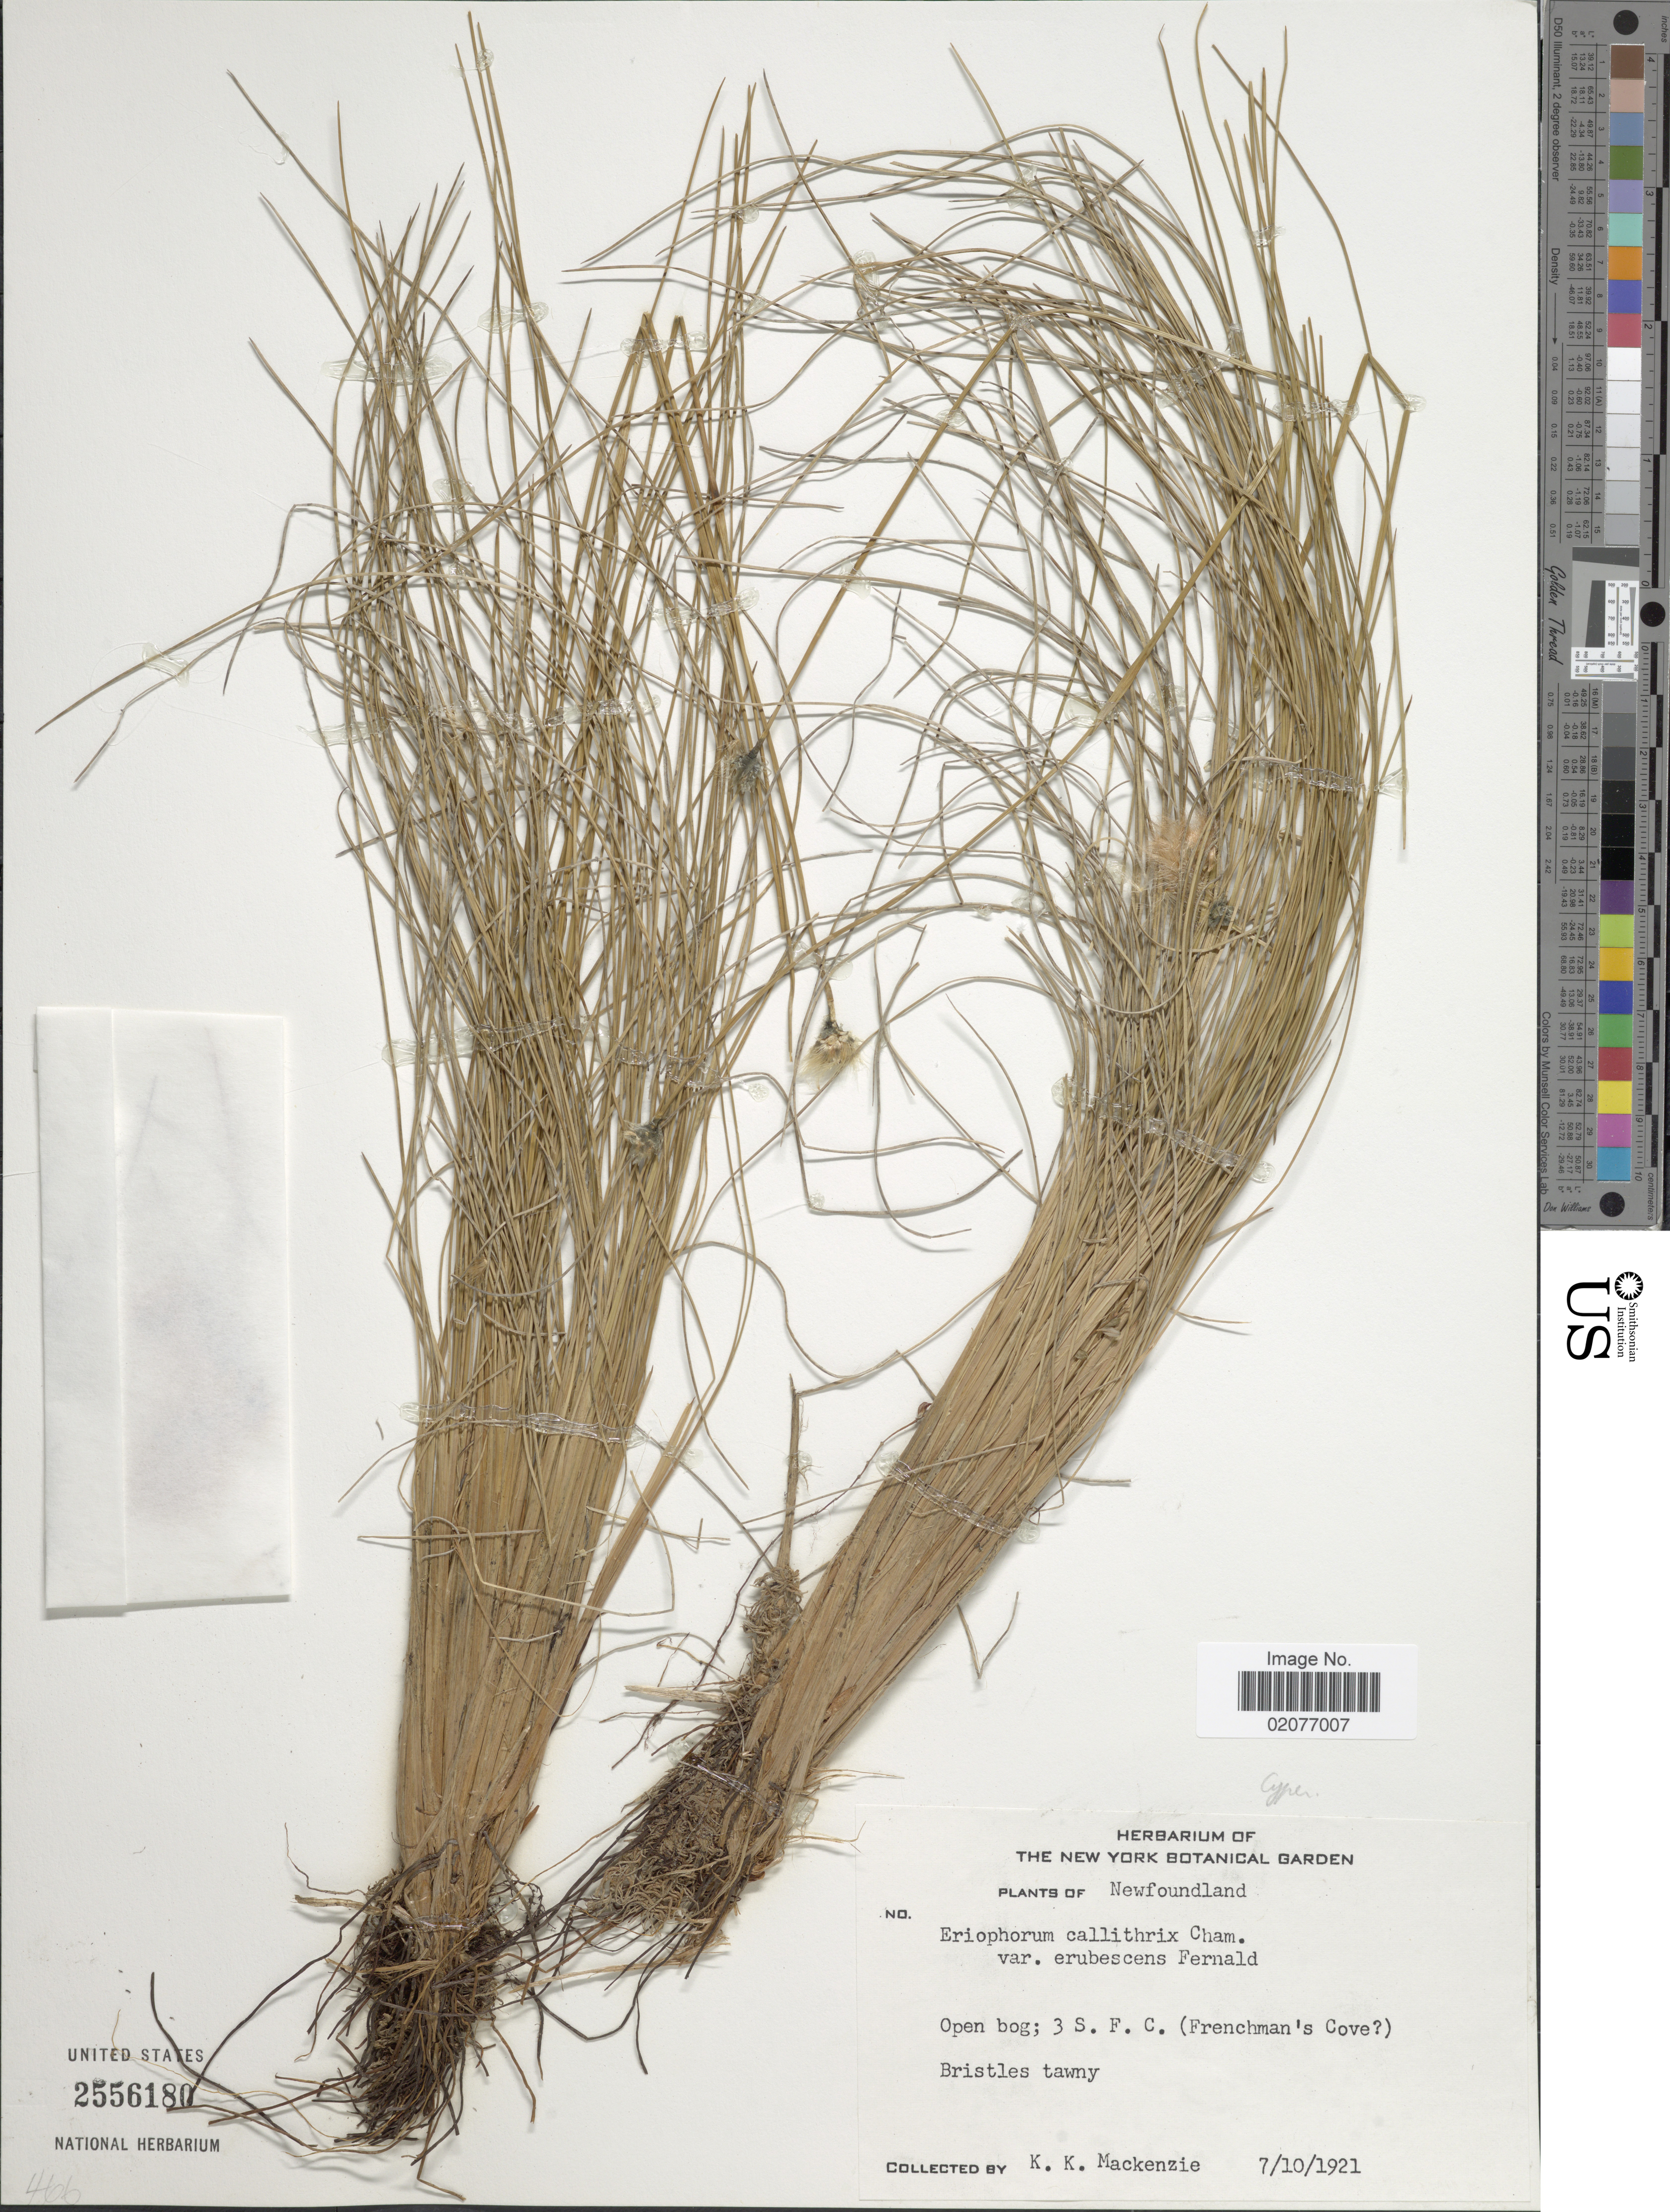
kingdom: Plantae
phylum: Tracheophyta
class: Liliopsida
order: Poales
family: Cyperaceae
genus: Eriophorum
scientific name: Eriophorum callitrix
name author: Cham. ex C.A. Mey.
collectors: K. K. Mackenzie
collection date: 1921-10-07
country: Canada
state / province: Newfoundland and Labrador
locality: Open bog; 3 S.F.C. (Frenchman's Cove [unsure placement]), Bristles tawny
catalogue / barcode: US 2556180